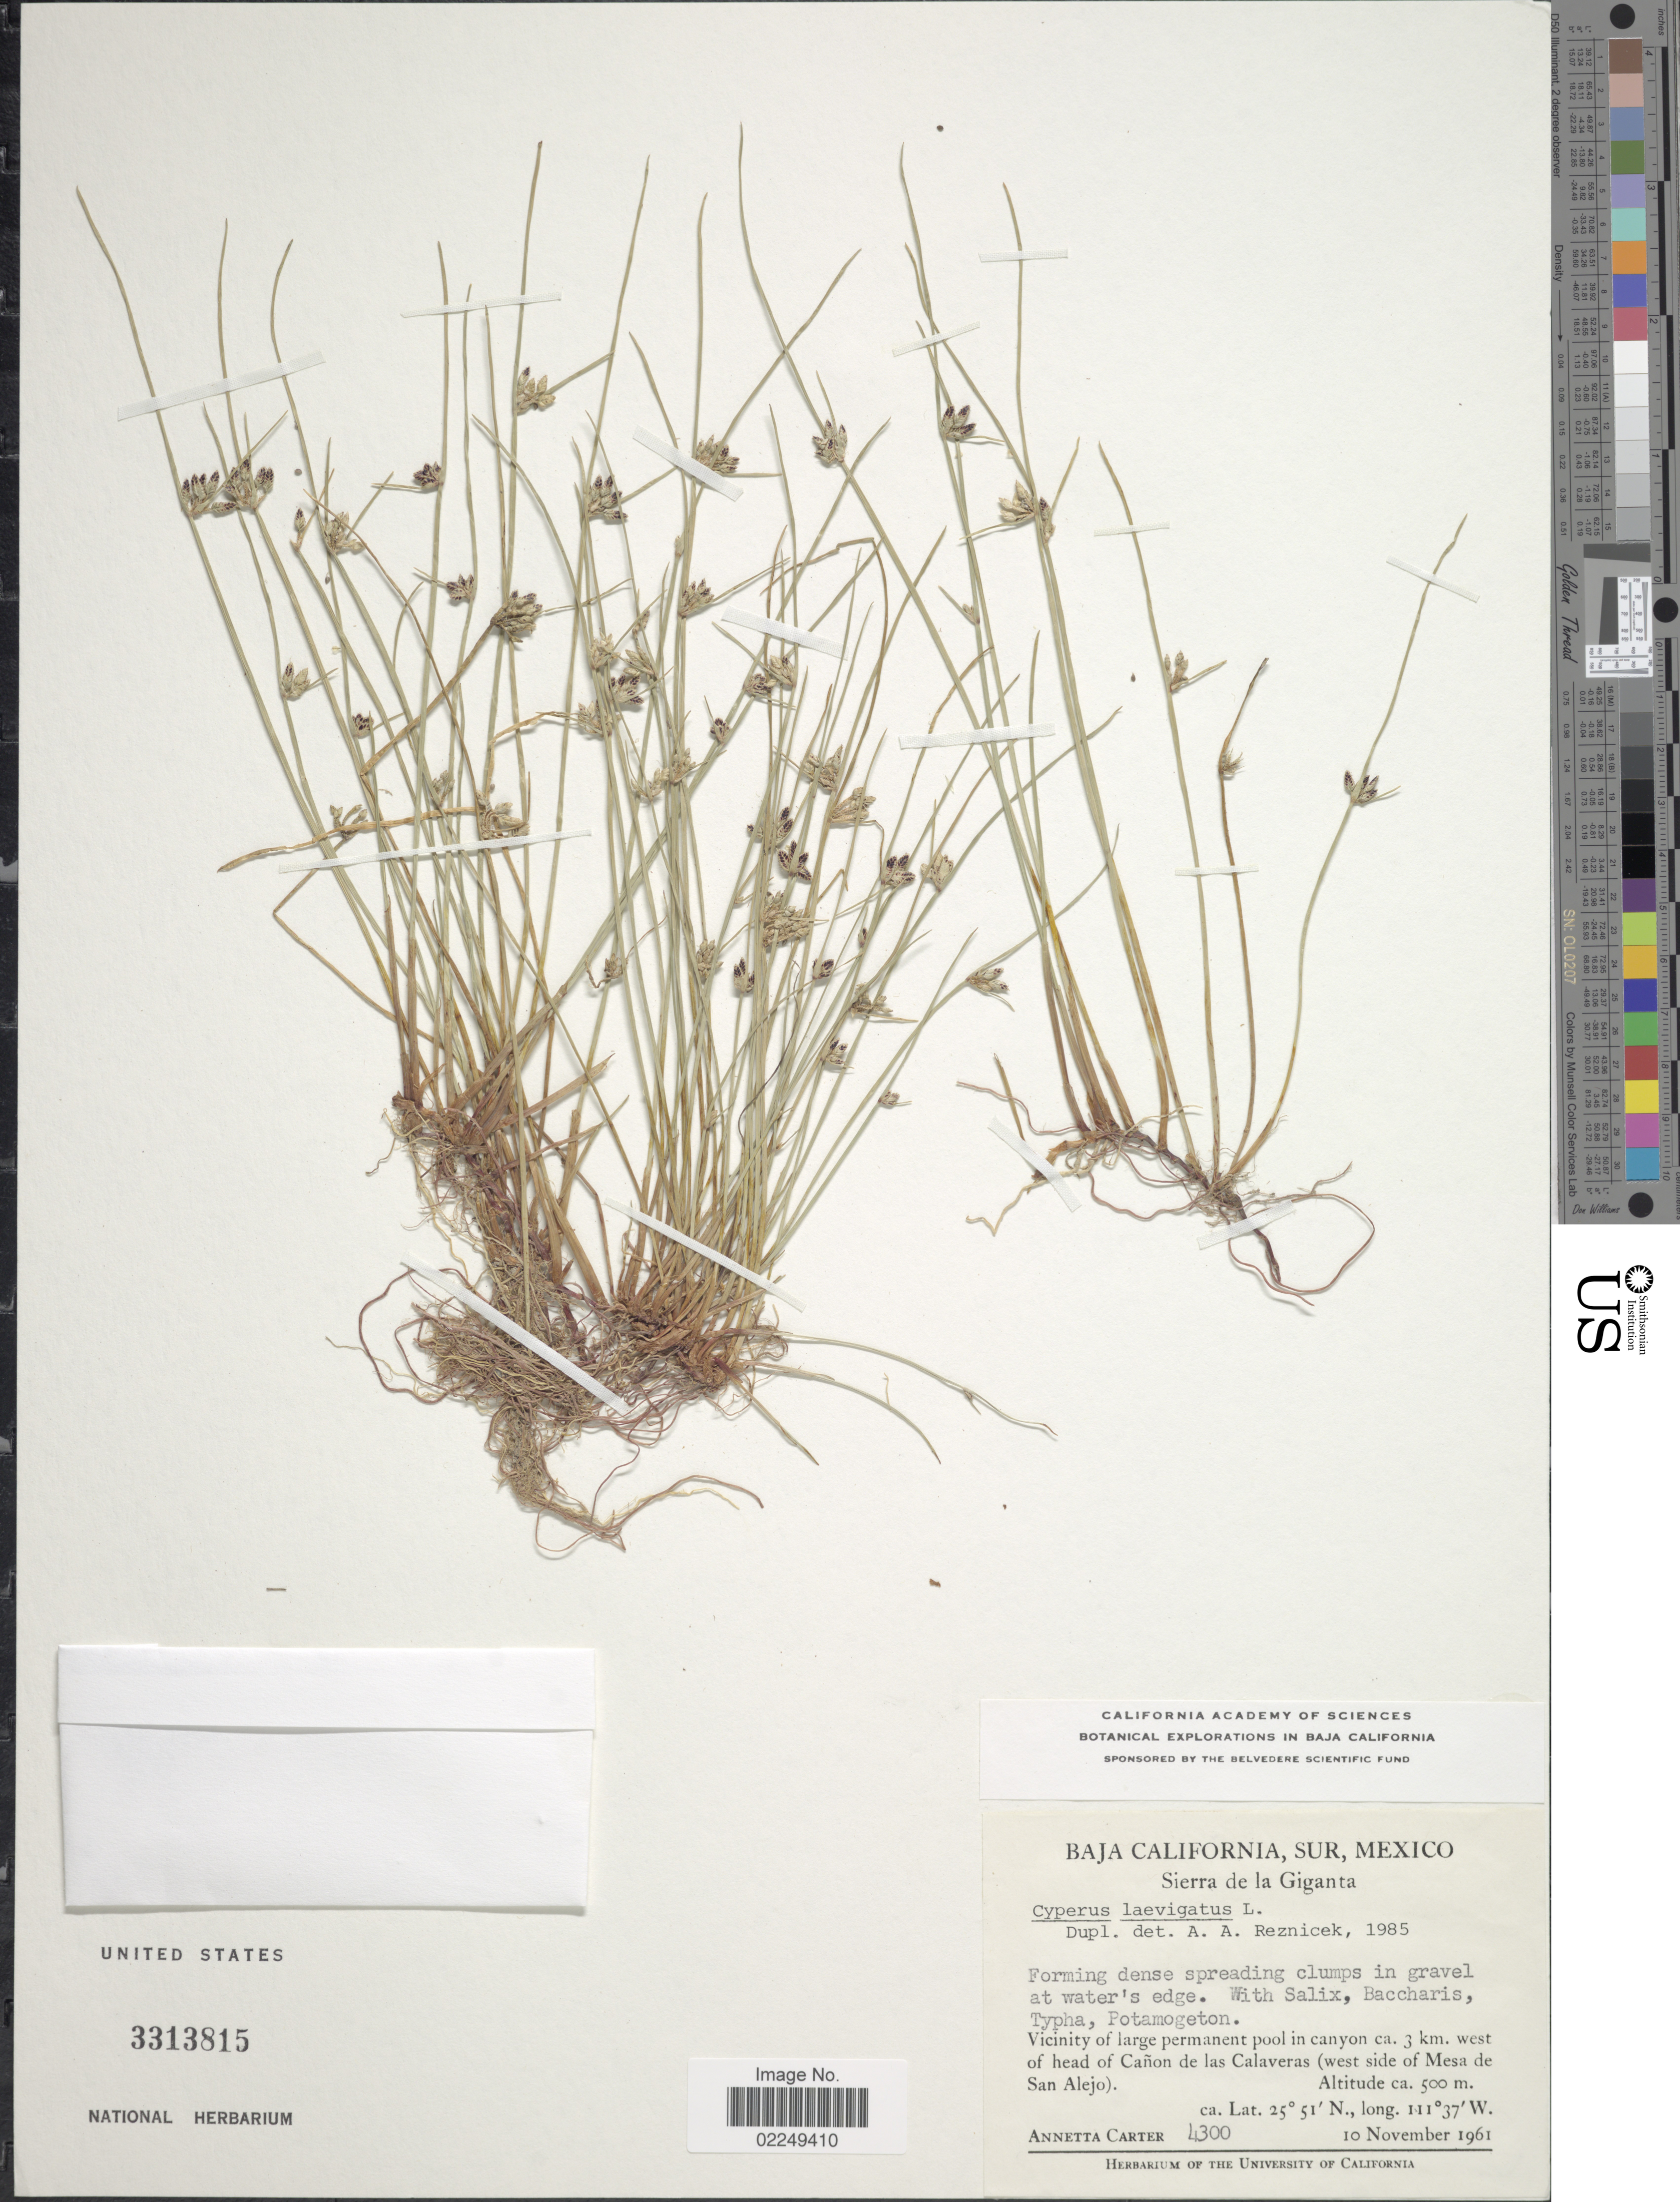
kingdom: Plantae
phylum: Tracheophyta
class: Liliopsida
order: Poales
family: Cyperaceae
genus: Cyperus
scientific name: Cyperus laevigatus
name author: L.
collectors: A. Carter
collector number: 4300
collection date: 1961-11-10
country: Mexico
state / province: Baja California Sur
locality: Baja California, Sur, Mexico, Vicinity of large permanent pool in canyon, 3 km west of head of Canon de las Calaveras (west side of Mesa de San Alejo)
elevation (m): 500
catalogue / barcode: US 3313815